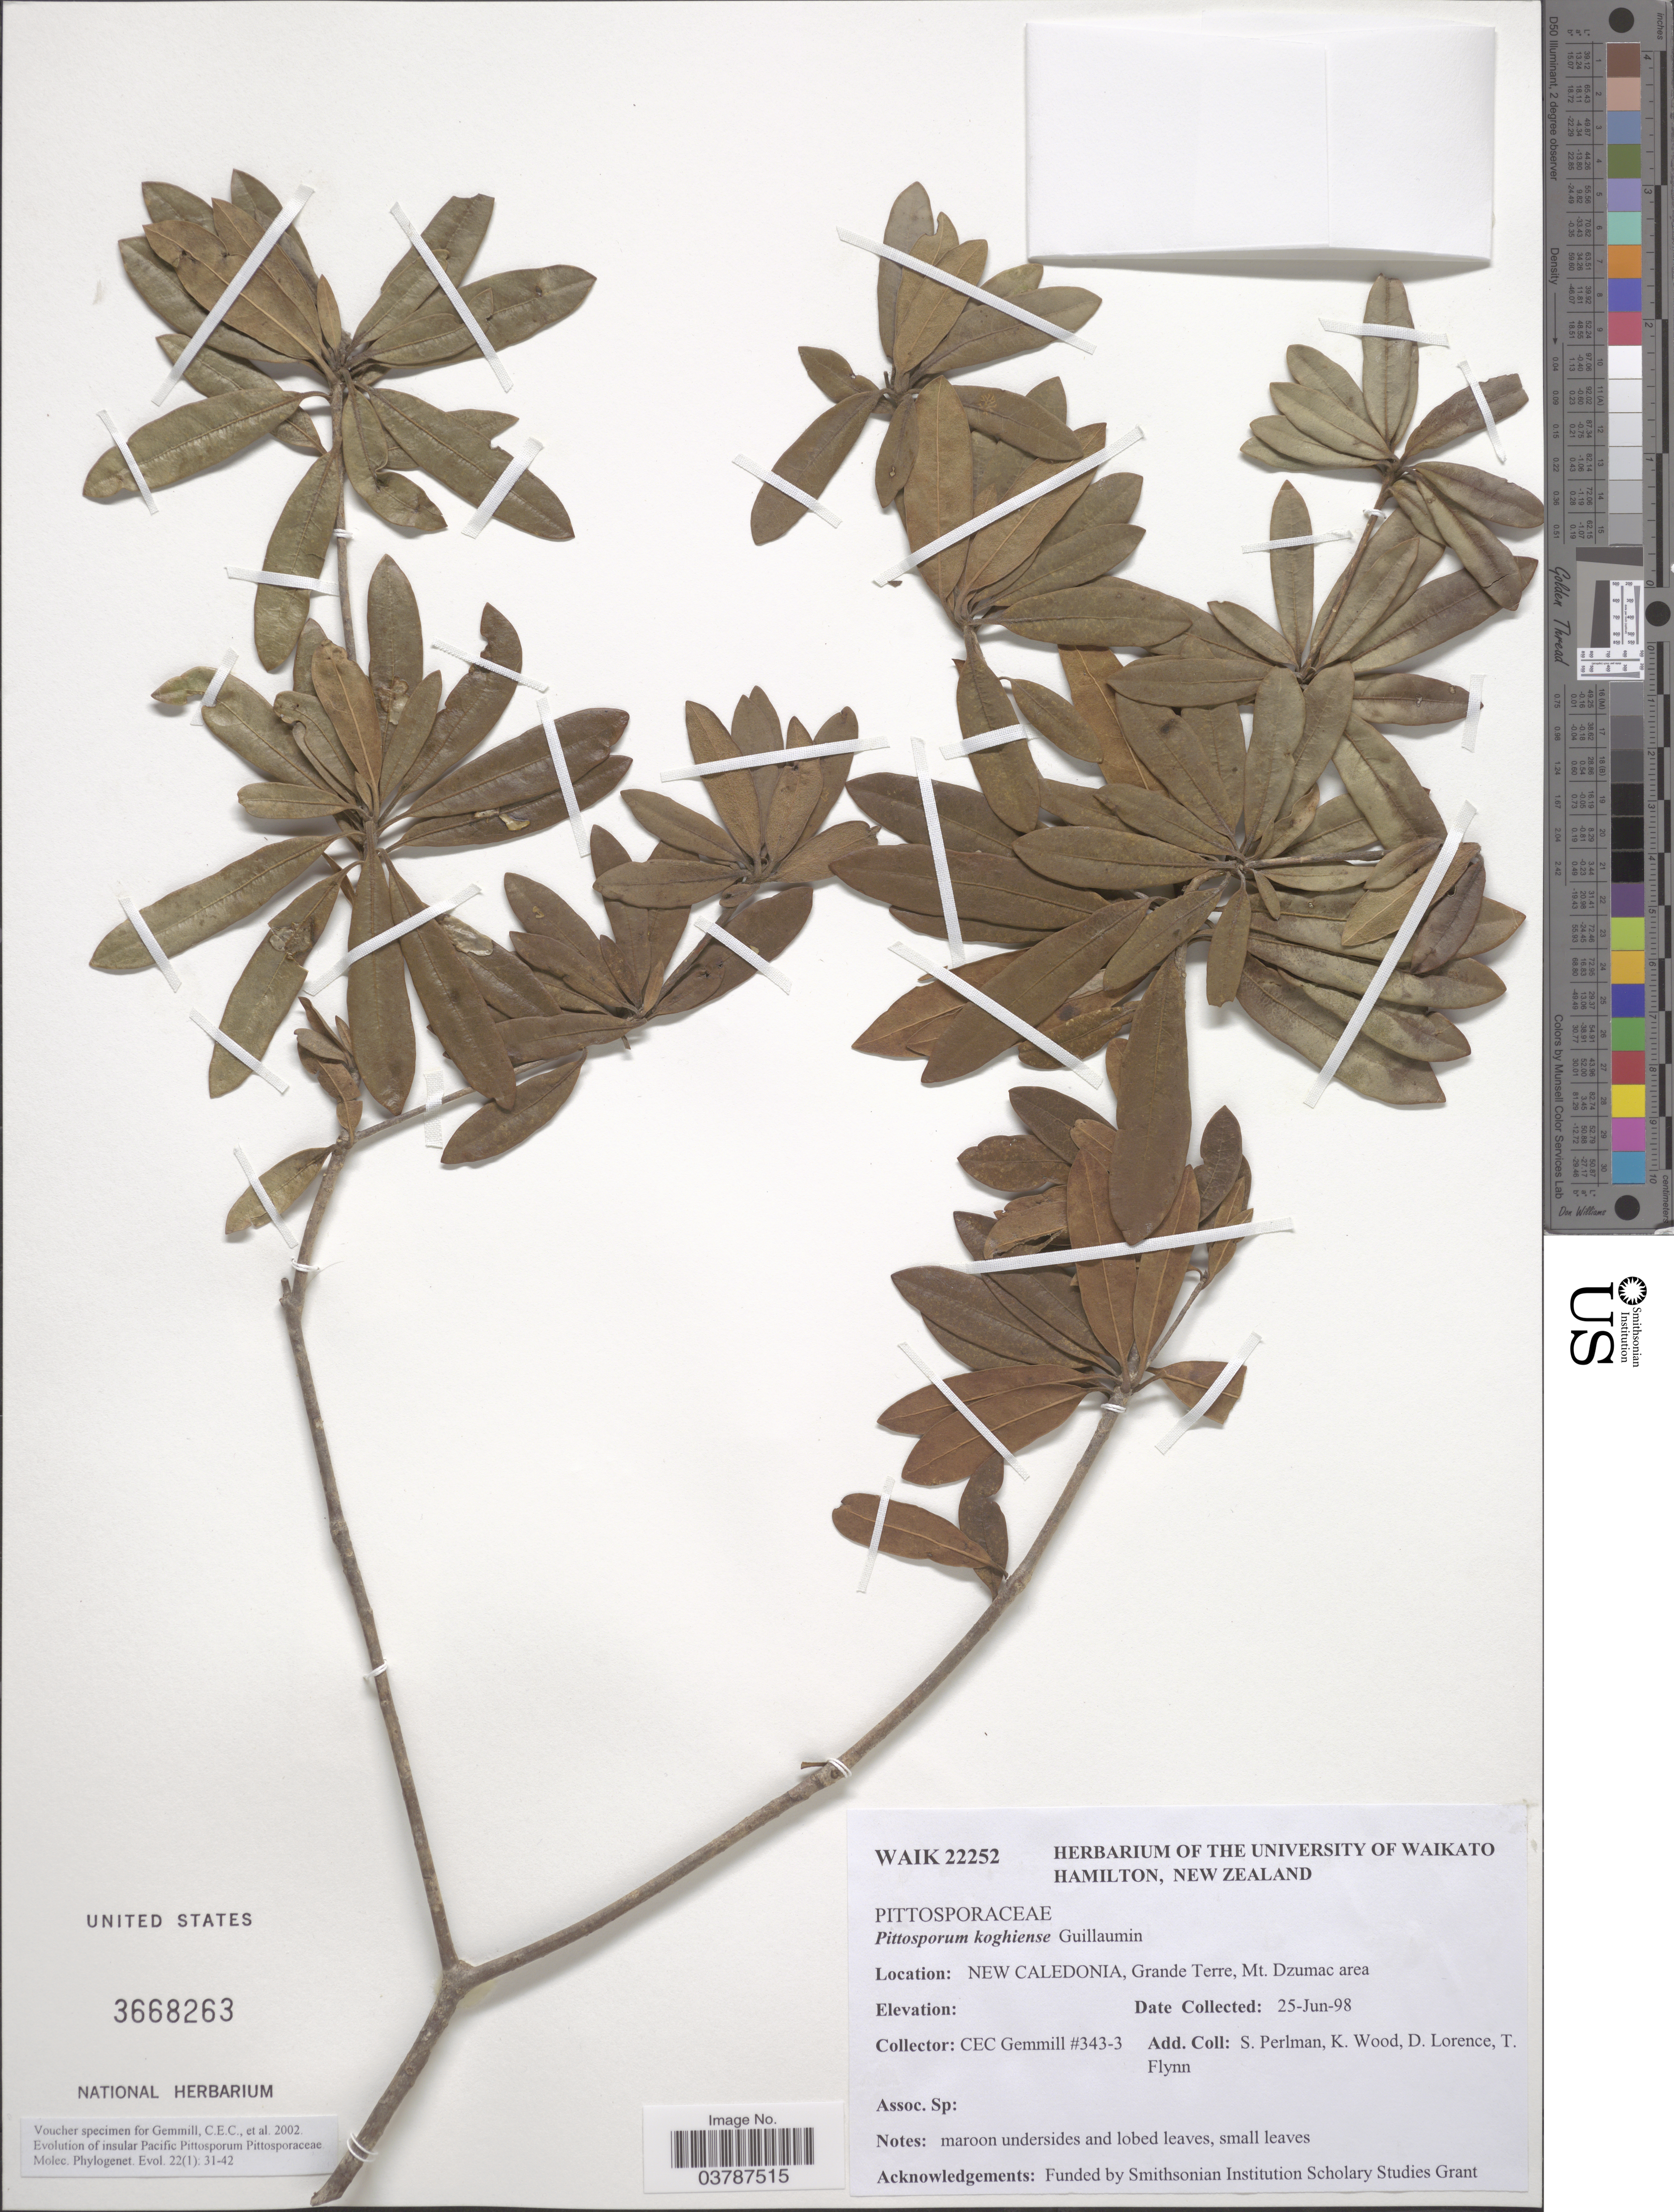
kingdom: Plantae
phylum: Tracheophyta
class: Magnoliopsida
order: Apiales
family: Pittosporaceae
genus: Pittosporum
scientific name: Pittosporum koghiense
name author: Guillaumin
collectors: C. Gemmill, S. Perlman, K. Wood, D. Lorence & T. Flynn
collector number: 343-3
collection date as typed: Transcribed d/m/y: 25/6/98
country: New Caledonia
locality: Grande Terre, Mt. Dzumac area.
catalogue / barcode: US 3668263